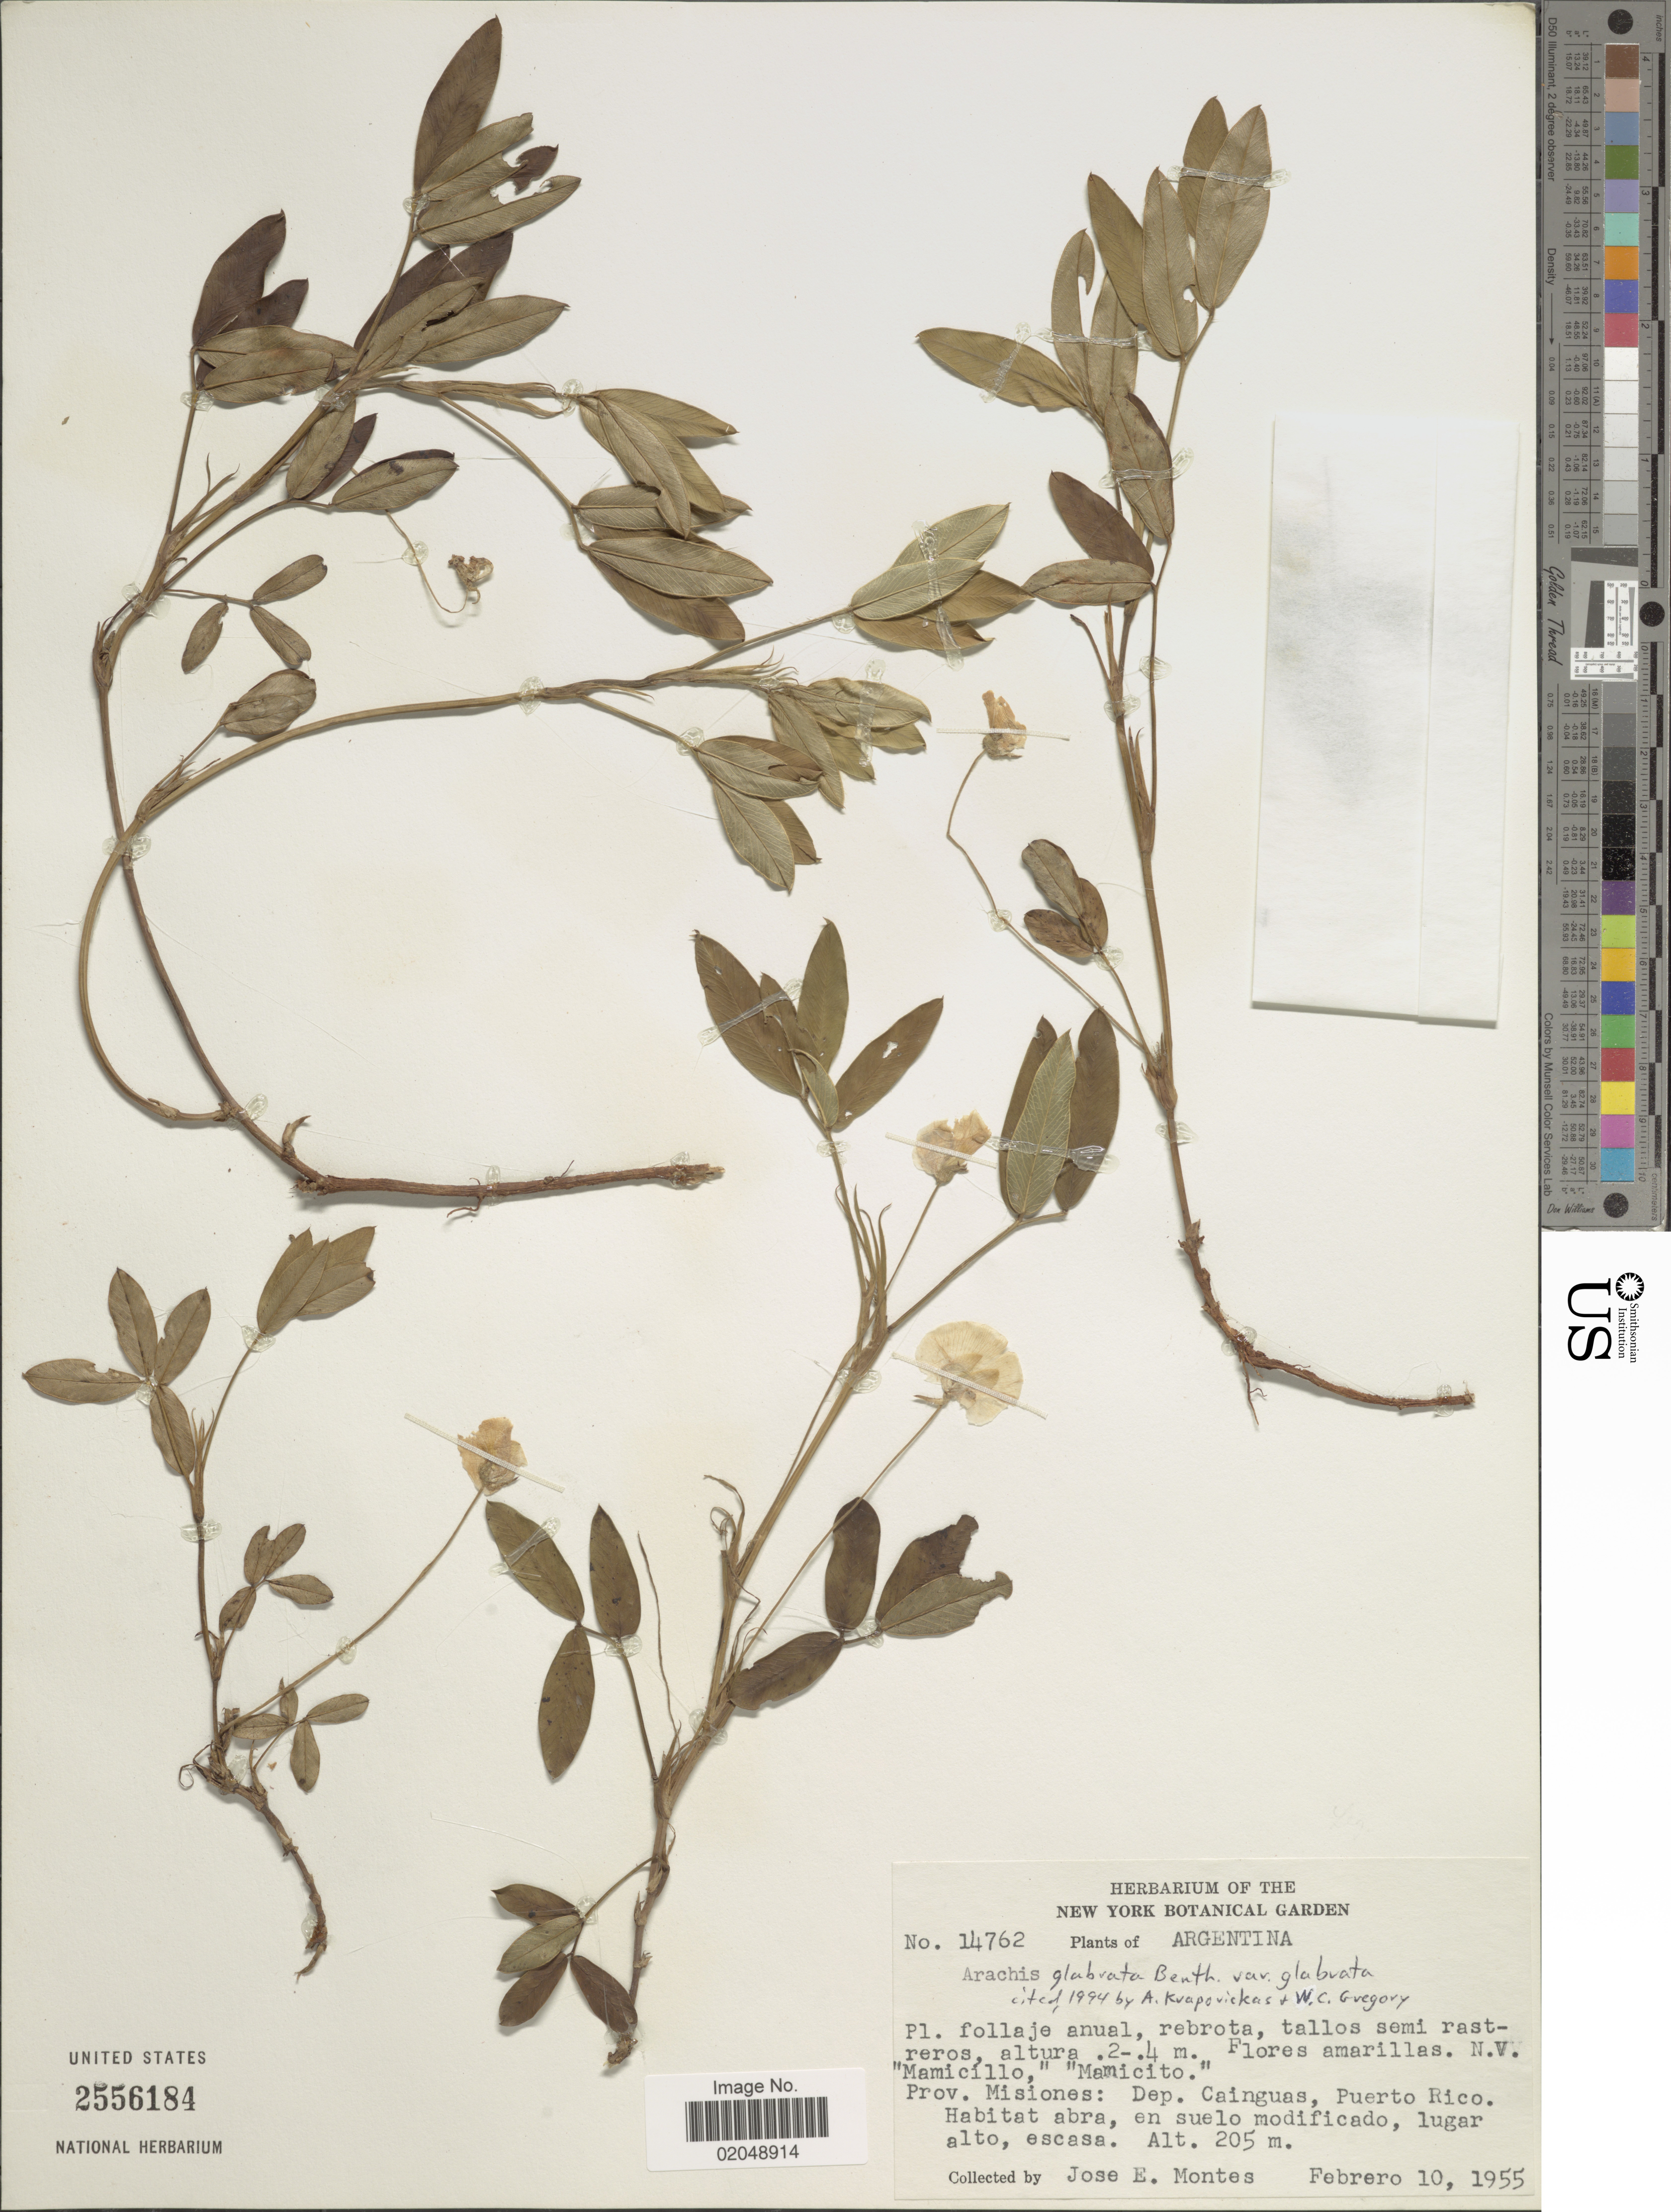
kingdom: Plantae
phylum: Tracheophyta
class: Magnoliopsida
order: Fabales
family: Fabaceae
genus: Arachis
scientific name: Arachis glabrata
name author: Benth.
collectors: J. E. Montes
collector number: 14762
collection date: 1955-02-10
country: Argentina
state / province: Misiones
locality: Dep. Cainguas, Puerto Rico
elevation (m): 205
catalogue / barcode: US 2556184